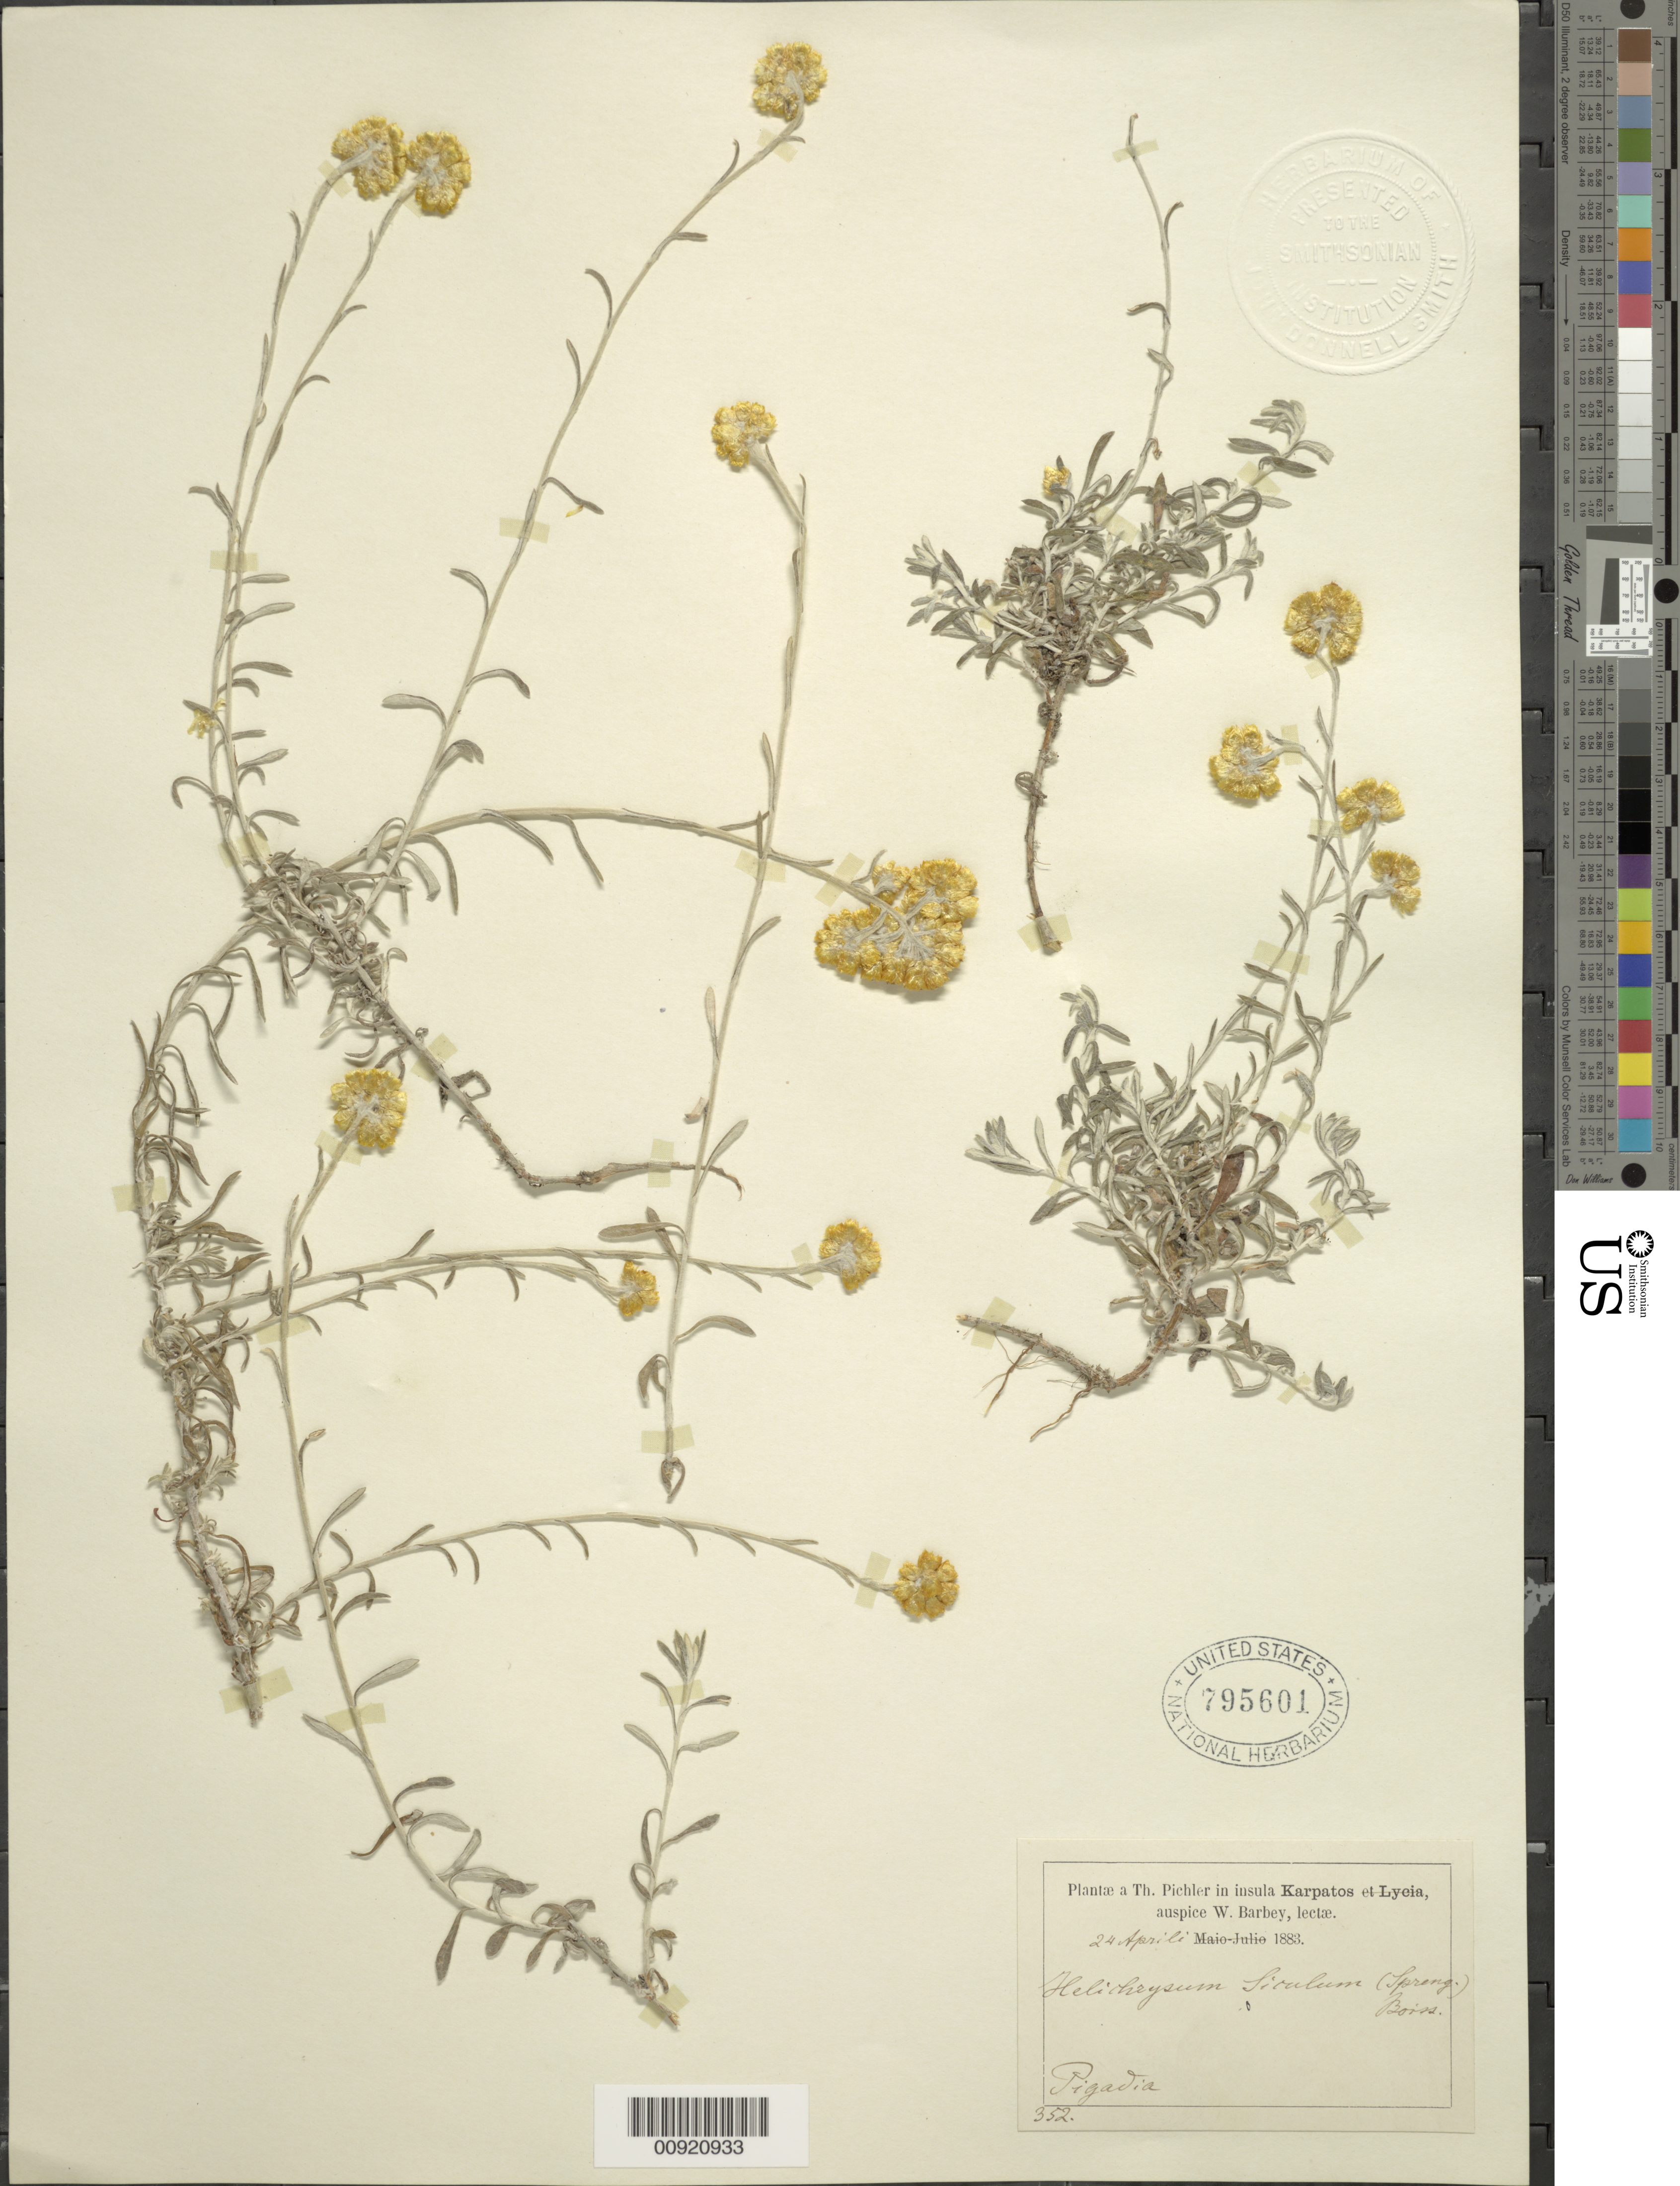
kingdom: Plantae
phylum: Tracheophyta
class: Magnoliopsida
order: Asterales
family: Asteraceae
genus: Helichrysum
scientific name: Helichrysum siculum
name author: Boiss.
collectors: T. Pichler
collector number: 352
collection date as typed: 24 Apr 1883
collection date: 1883-04-24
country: Greece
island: Karpatos I.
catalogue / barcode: US 795601